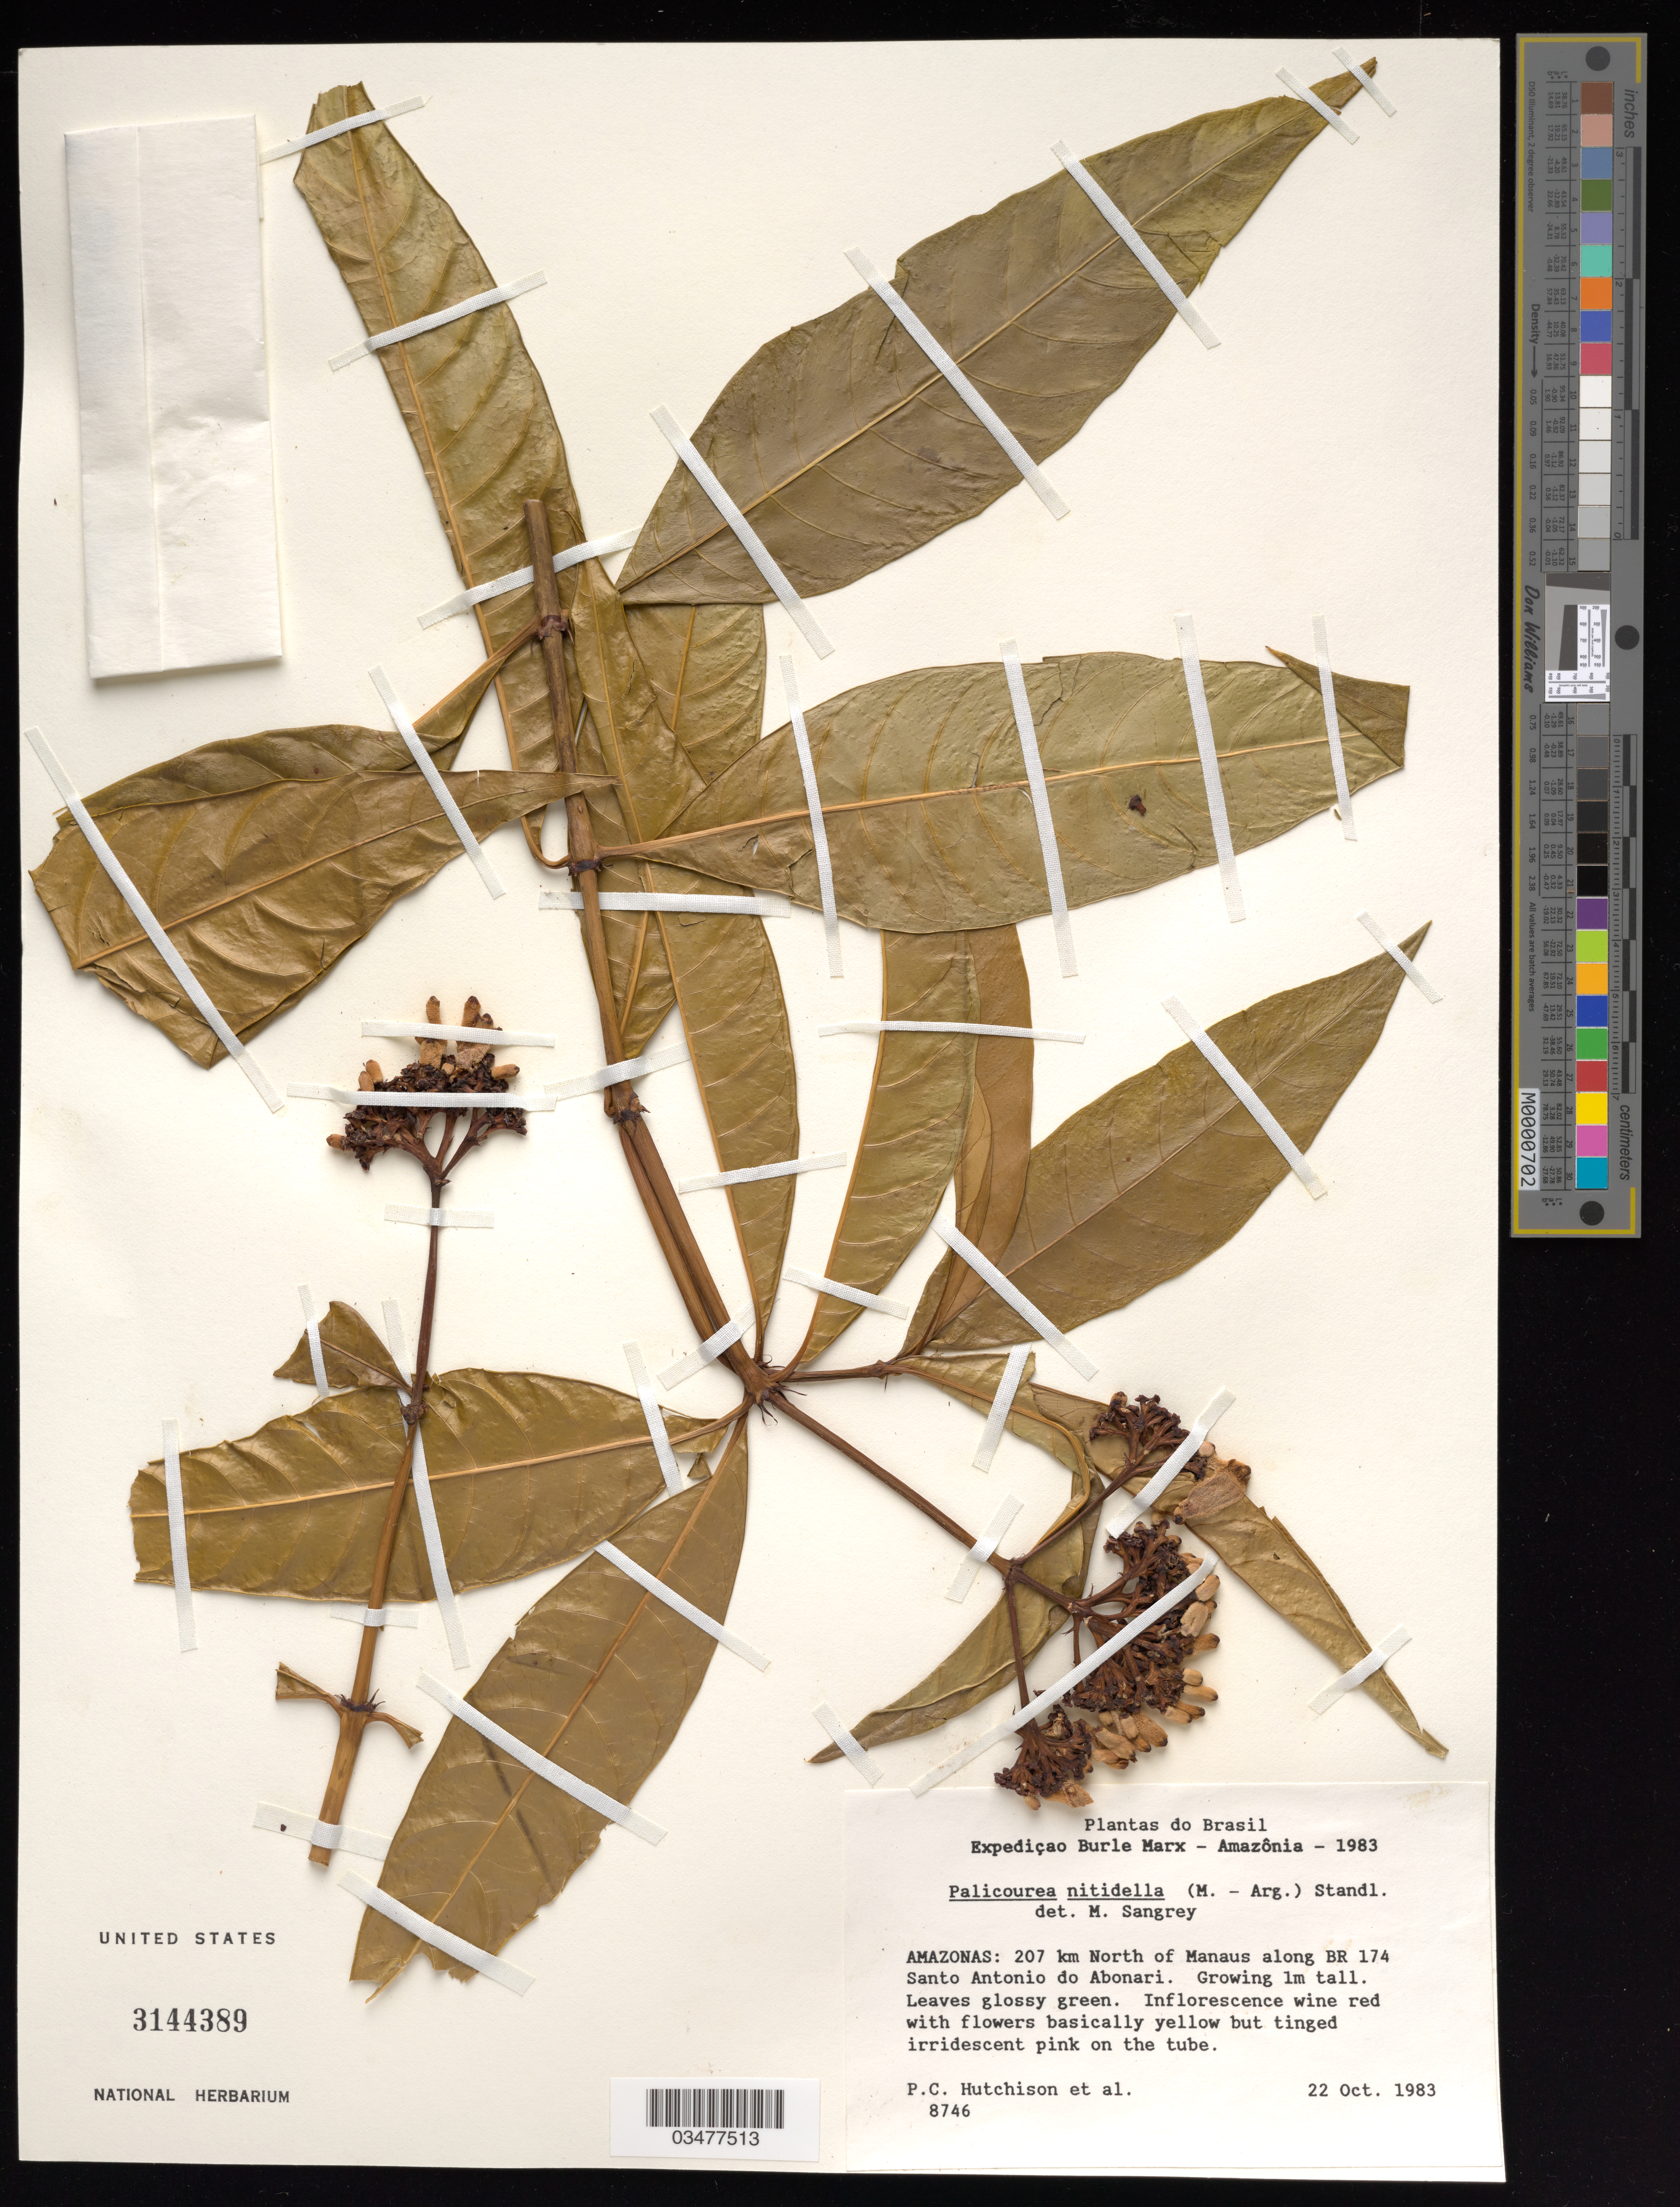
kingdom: Plantae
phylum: Tracheophyta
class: Magnoliopsida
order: Gentianales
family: Rubiaceae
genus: Palicourea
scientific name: Palicourea nitidella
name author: (Müll. Arg.) Standl.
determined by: Sangrey, M. S.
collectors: P. C. Hutchison & et al.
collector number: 8746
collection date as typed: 22 Oct 1983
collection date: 1983-10-22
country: Brazil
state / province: Amazonas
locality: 207 km N of Manaus along BR 174 Santo Antonio do Abonari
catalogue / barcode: US 3144389